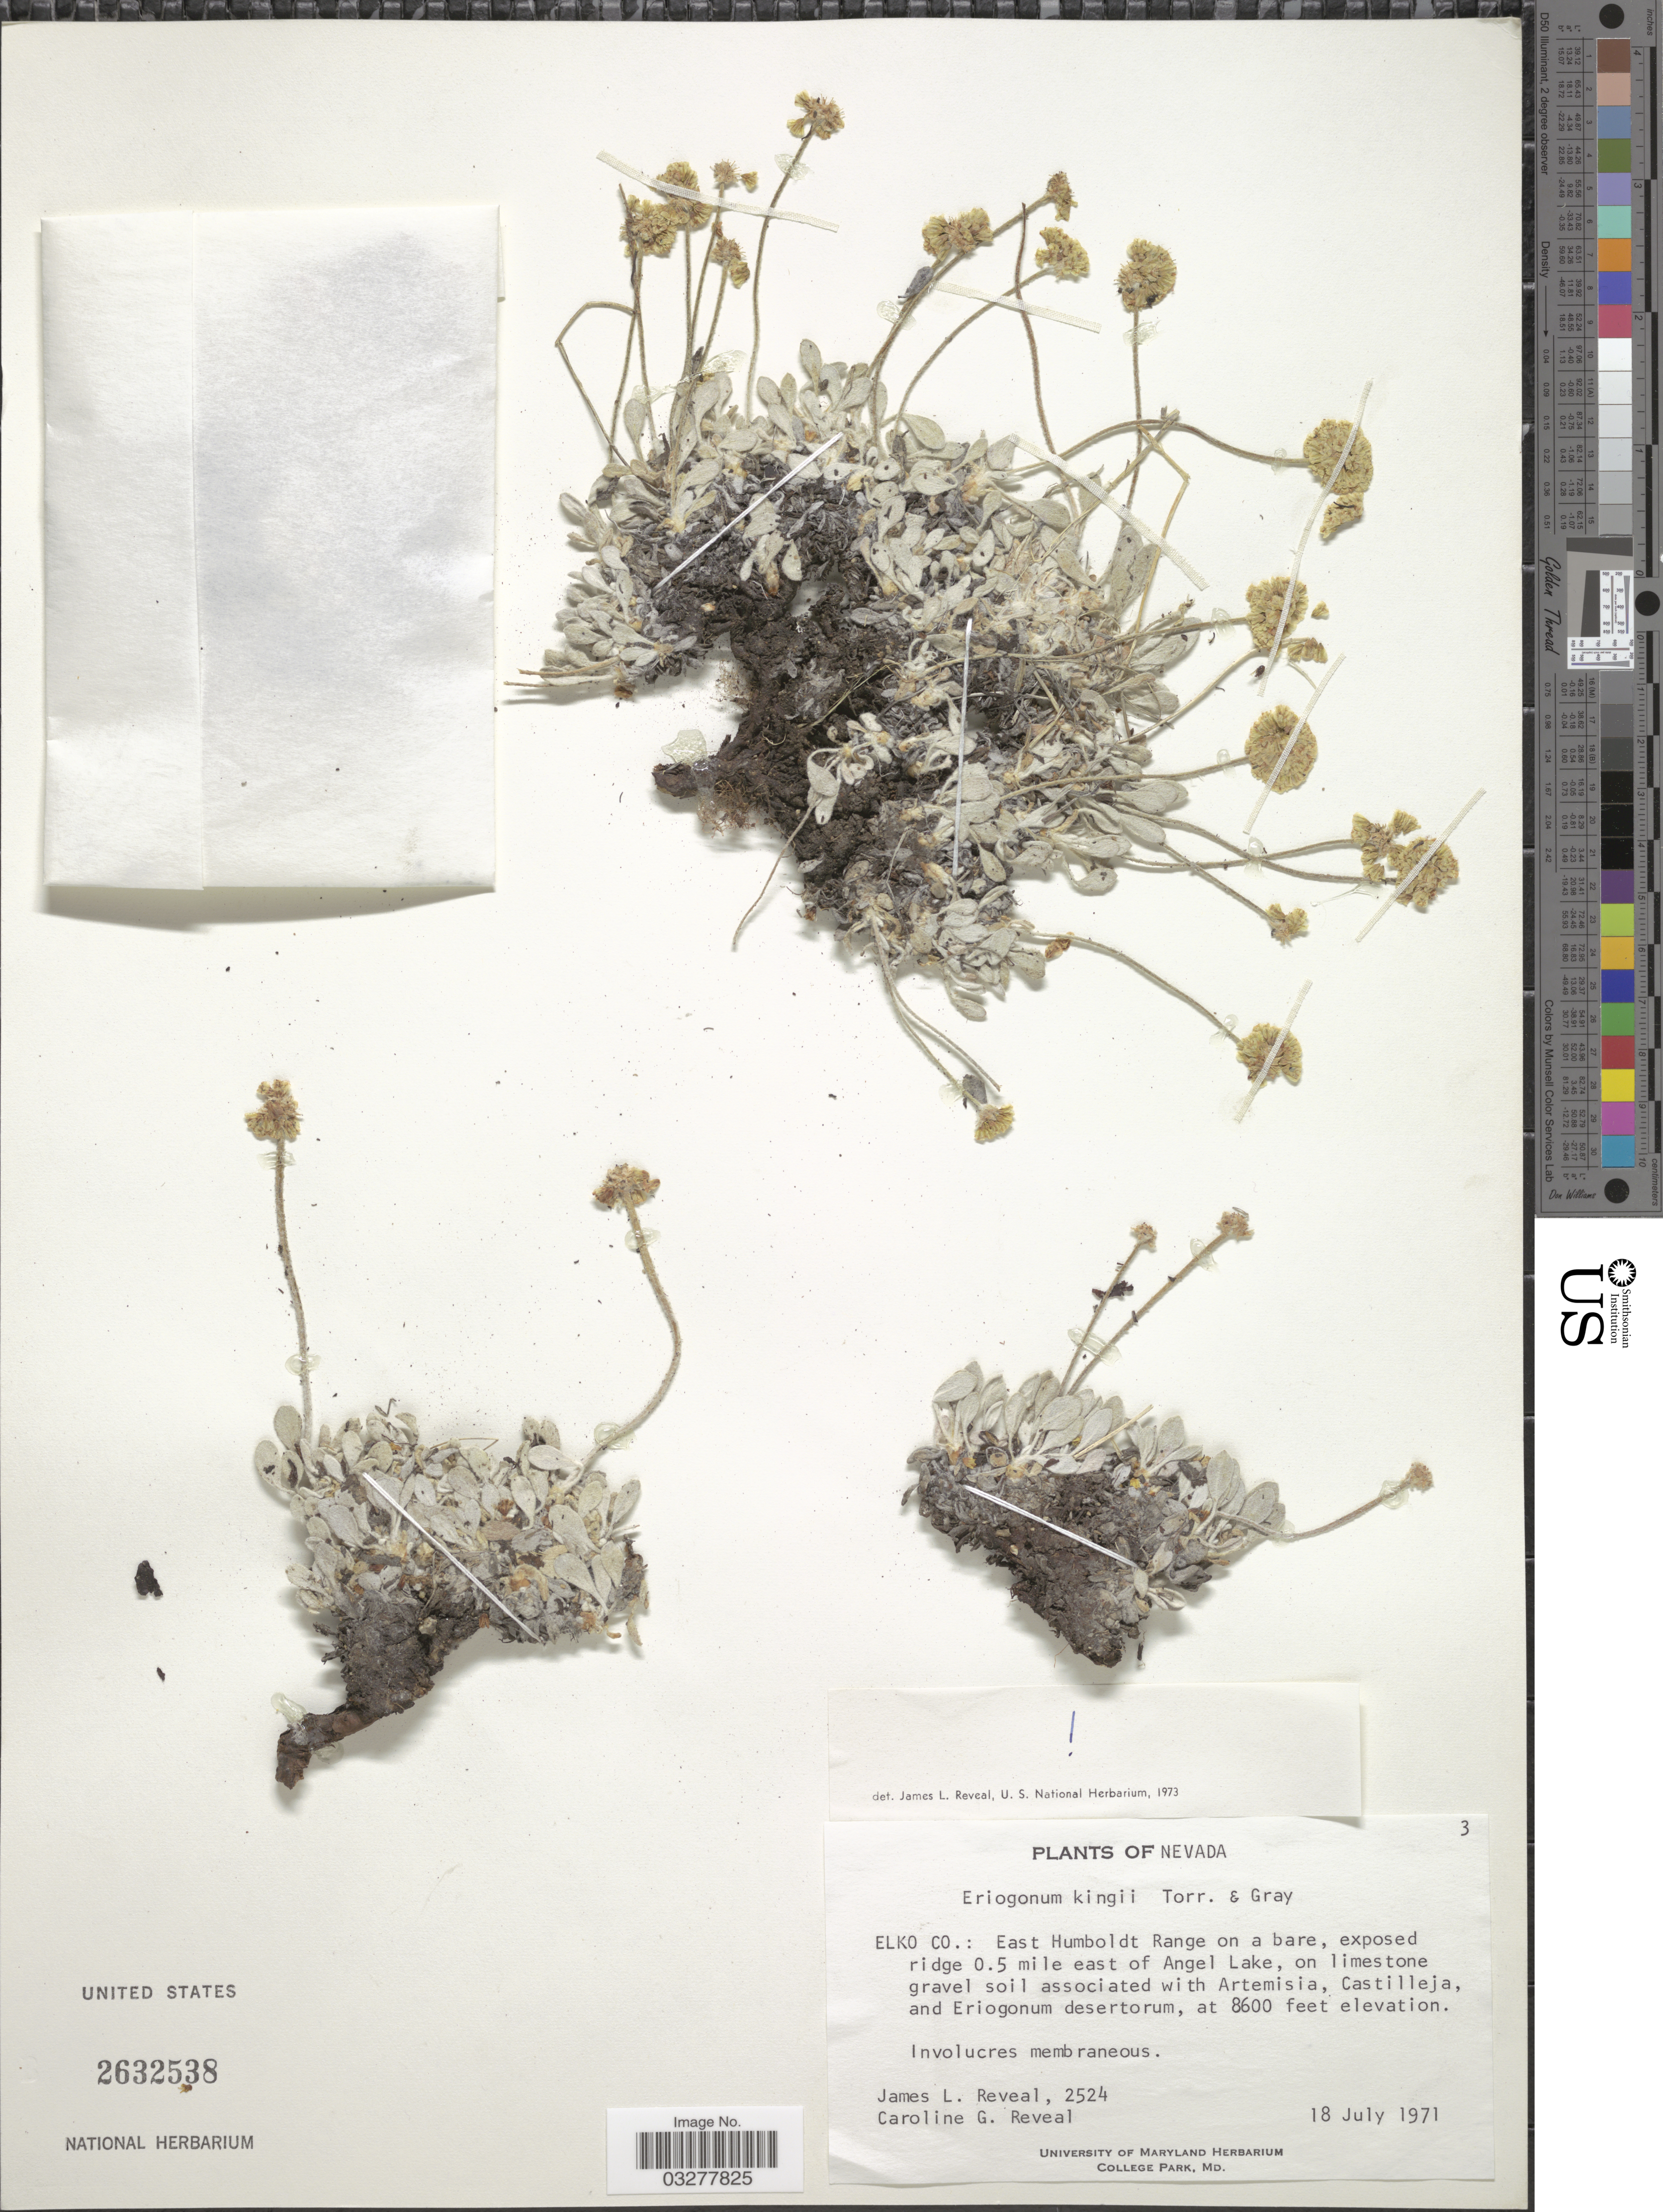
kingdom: Plantae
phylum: Tracheophyta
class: Magnoliopsida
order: Caryophyllales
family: Polygonaceae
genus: Eriogonum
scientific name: Eriogonum kingii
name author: Torr. & A. Gray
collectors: J. L. Reveal & C. G. Reveal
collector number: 2524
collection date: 1971-07-18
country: United States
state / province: Nevada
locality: Elko Co.: East Humboldt Range on a bare, exposed ridge 0.5 mile east of Angel Lake.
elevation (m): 2621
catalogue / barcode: US 2632538